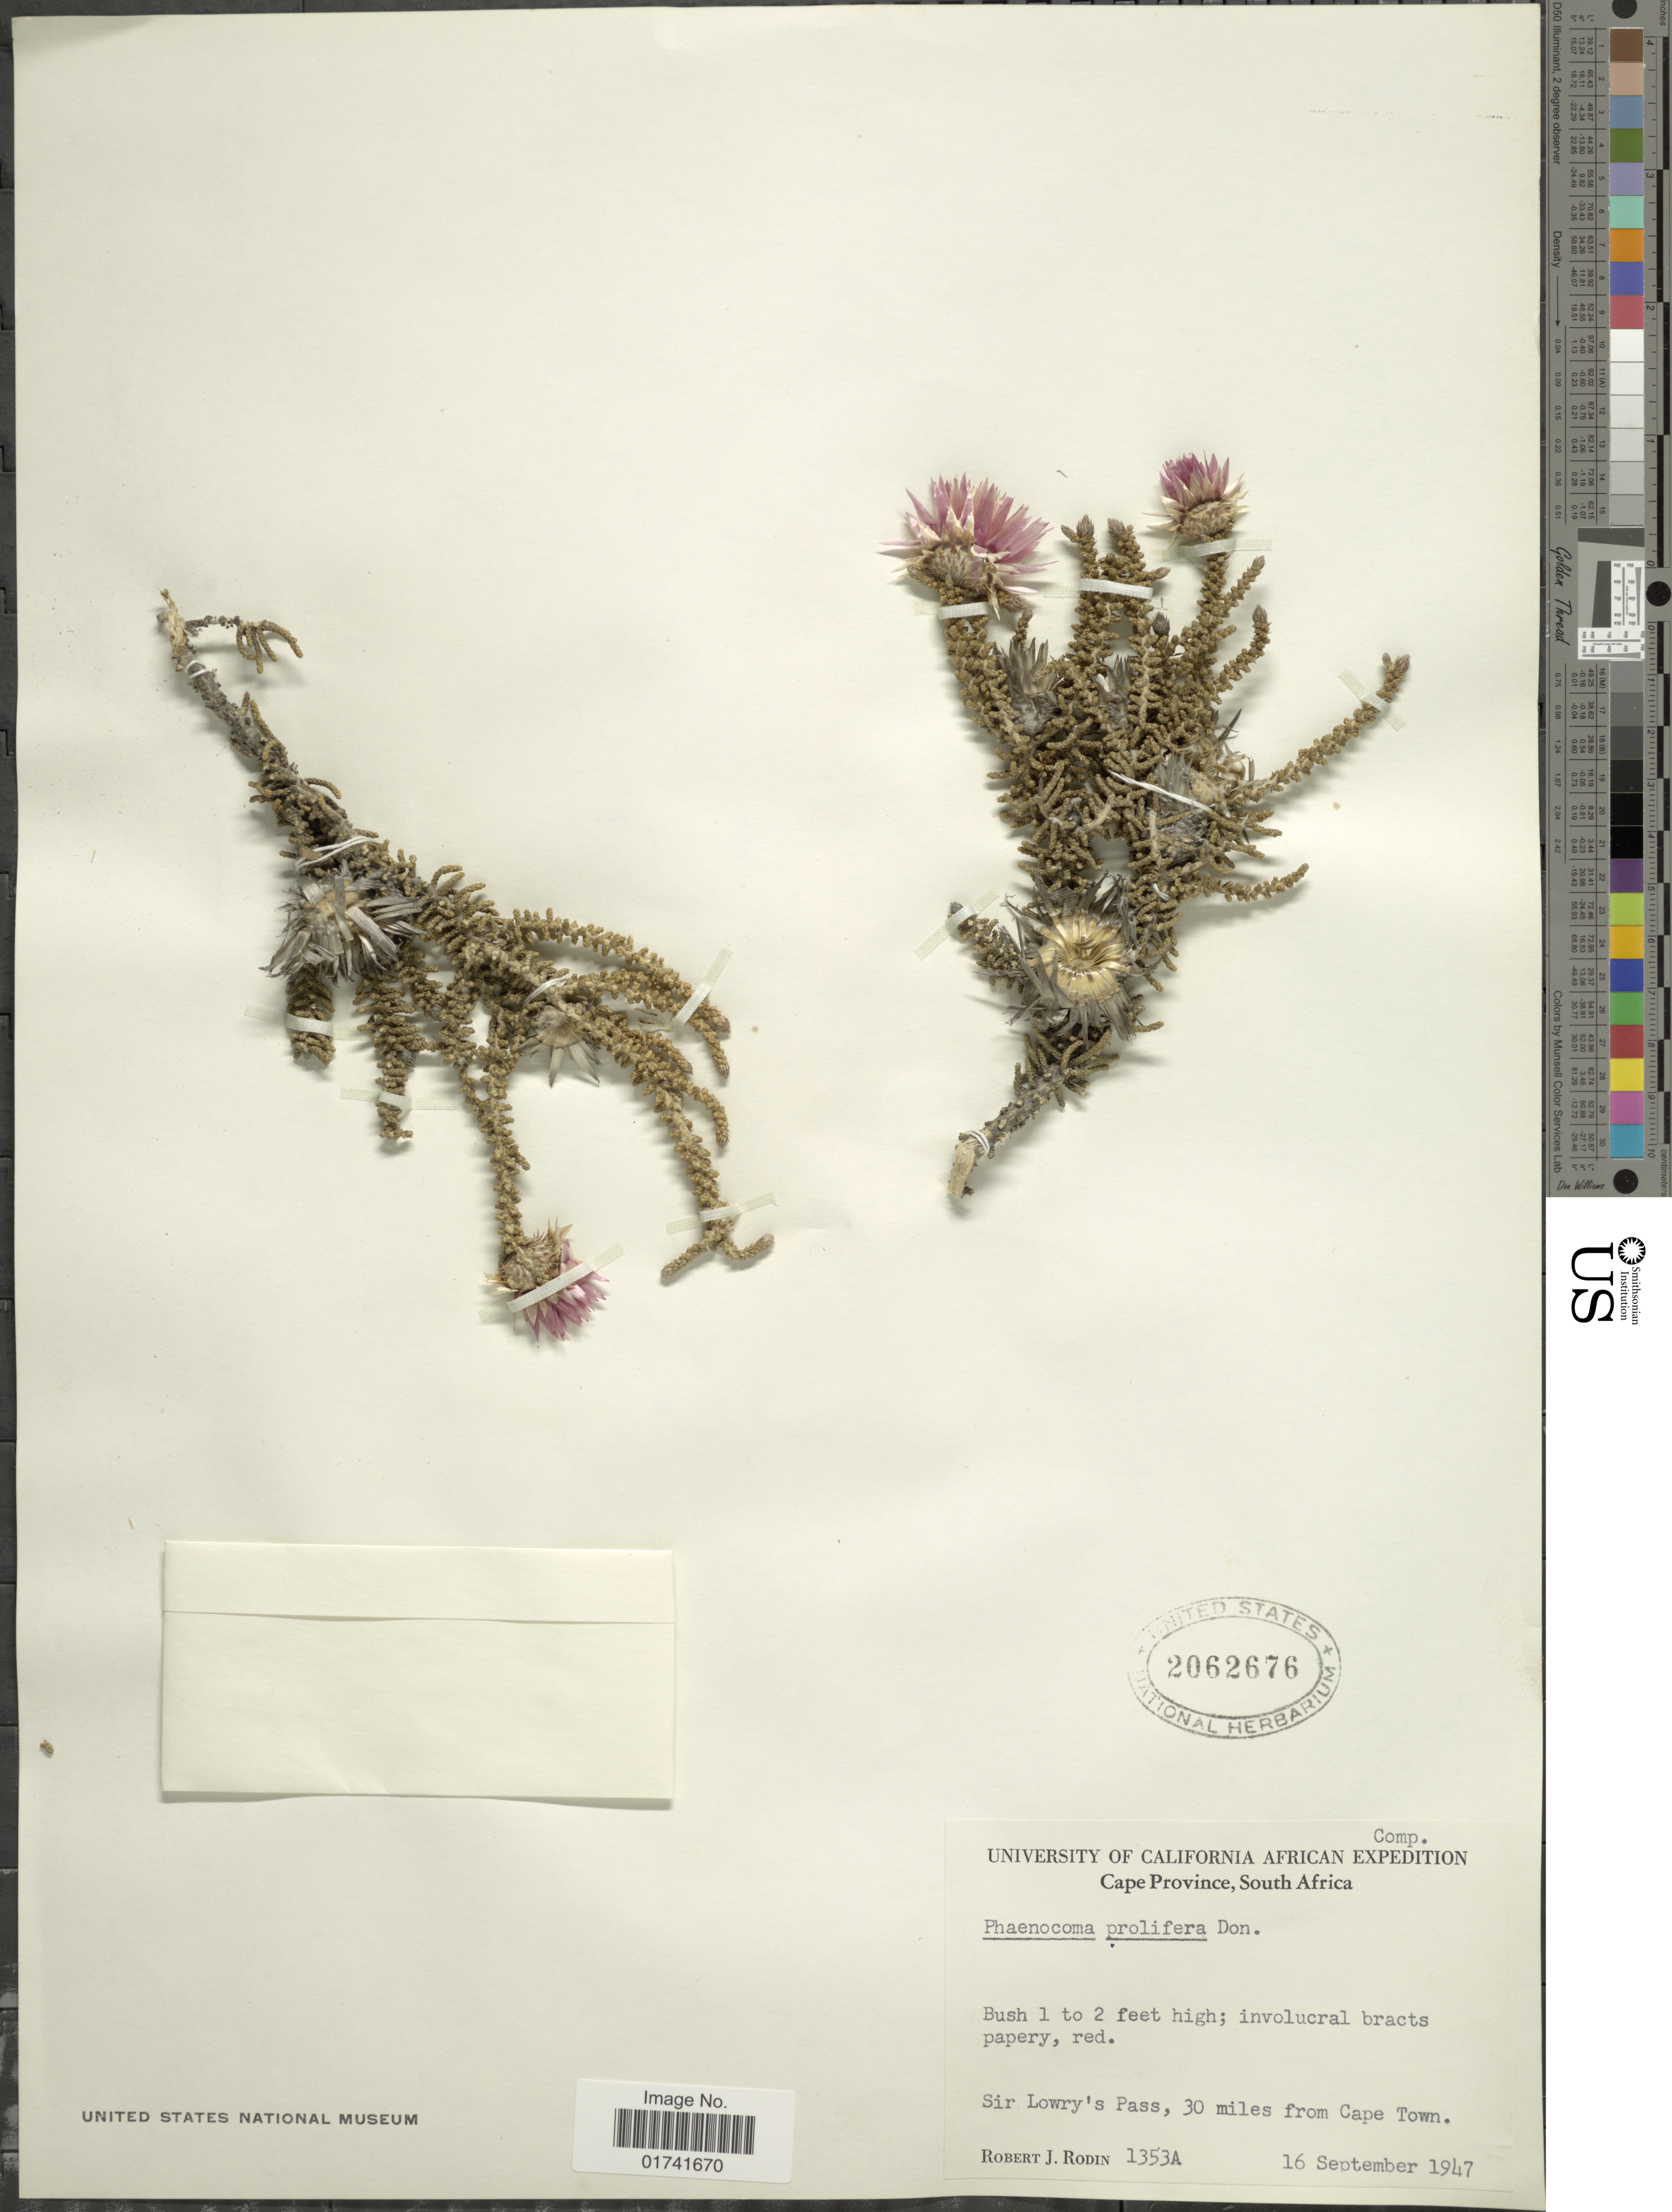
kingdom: Plantae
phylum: Tracheophyta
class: Magnoliopsida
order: Asterales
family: Asteraceae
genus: Phaenocoma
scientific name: Phaenocoma prolifera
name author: (L.) D. Don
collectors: R. J. Rodin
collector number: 1353A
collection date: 1947-09-16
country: South Africa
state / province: Western Cape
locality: Sir Lowry's Pass, 30 miles from Cape Town.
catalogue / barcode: US 2062676